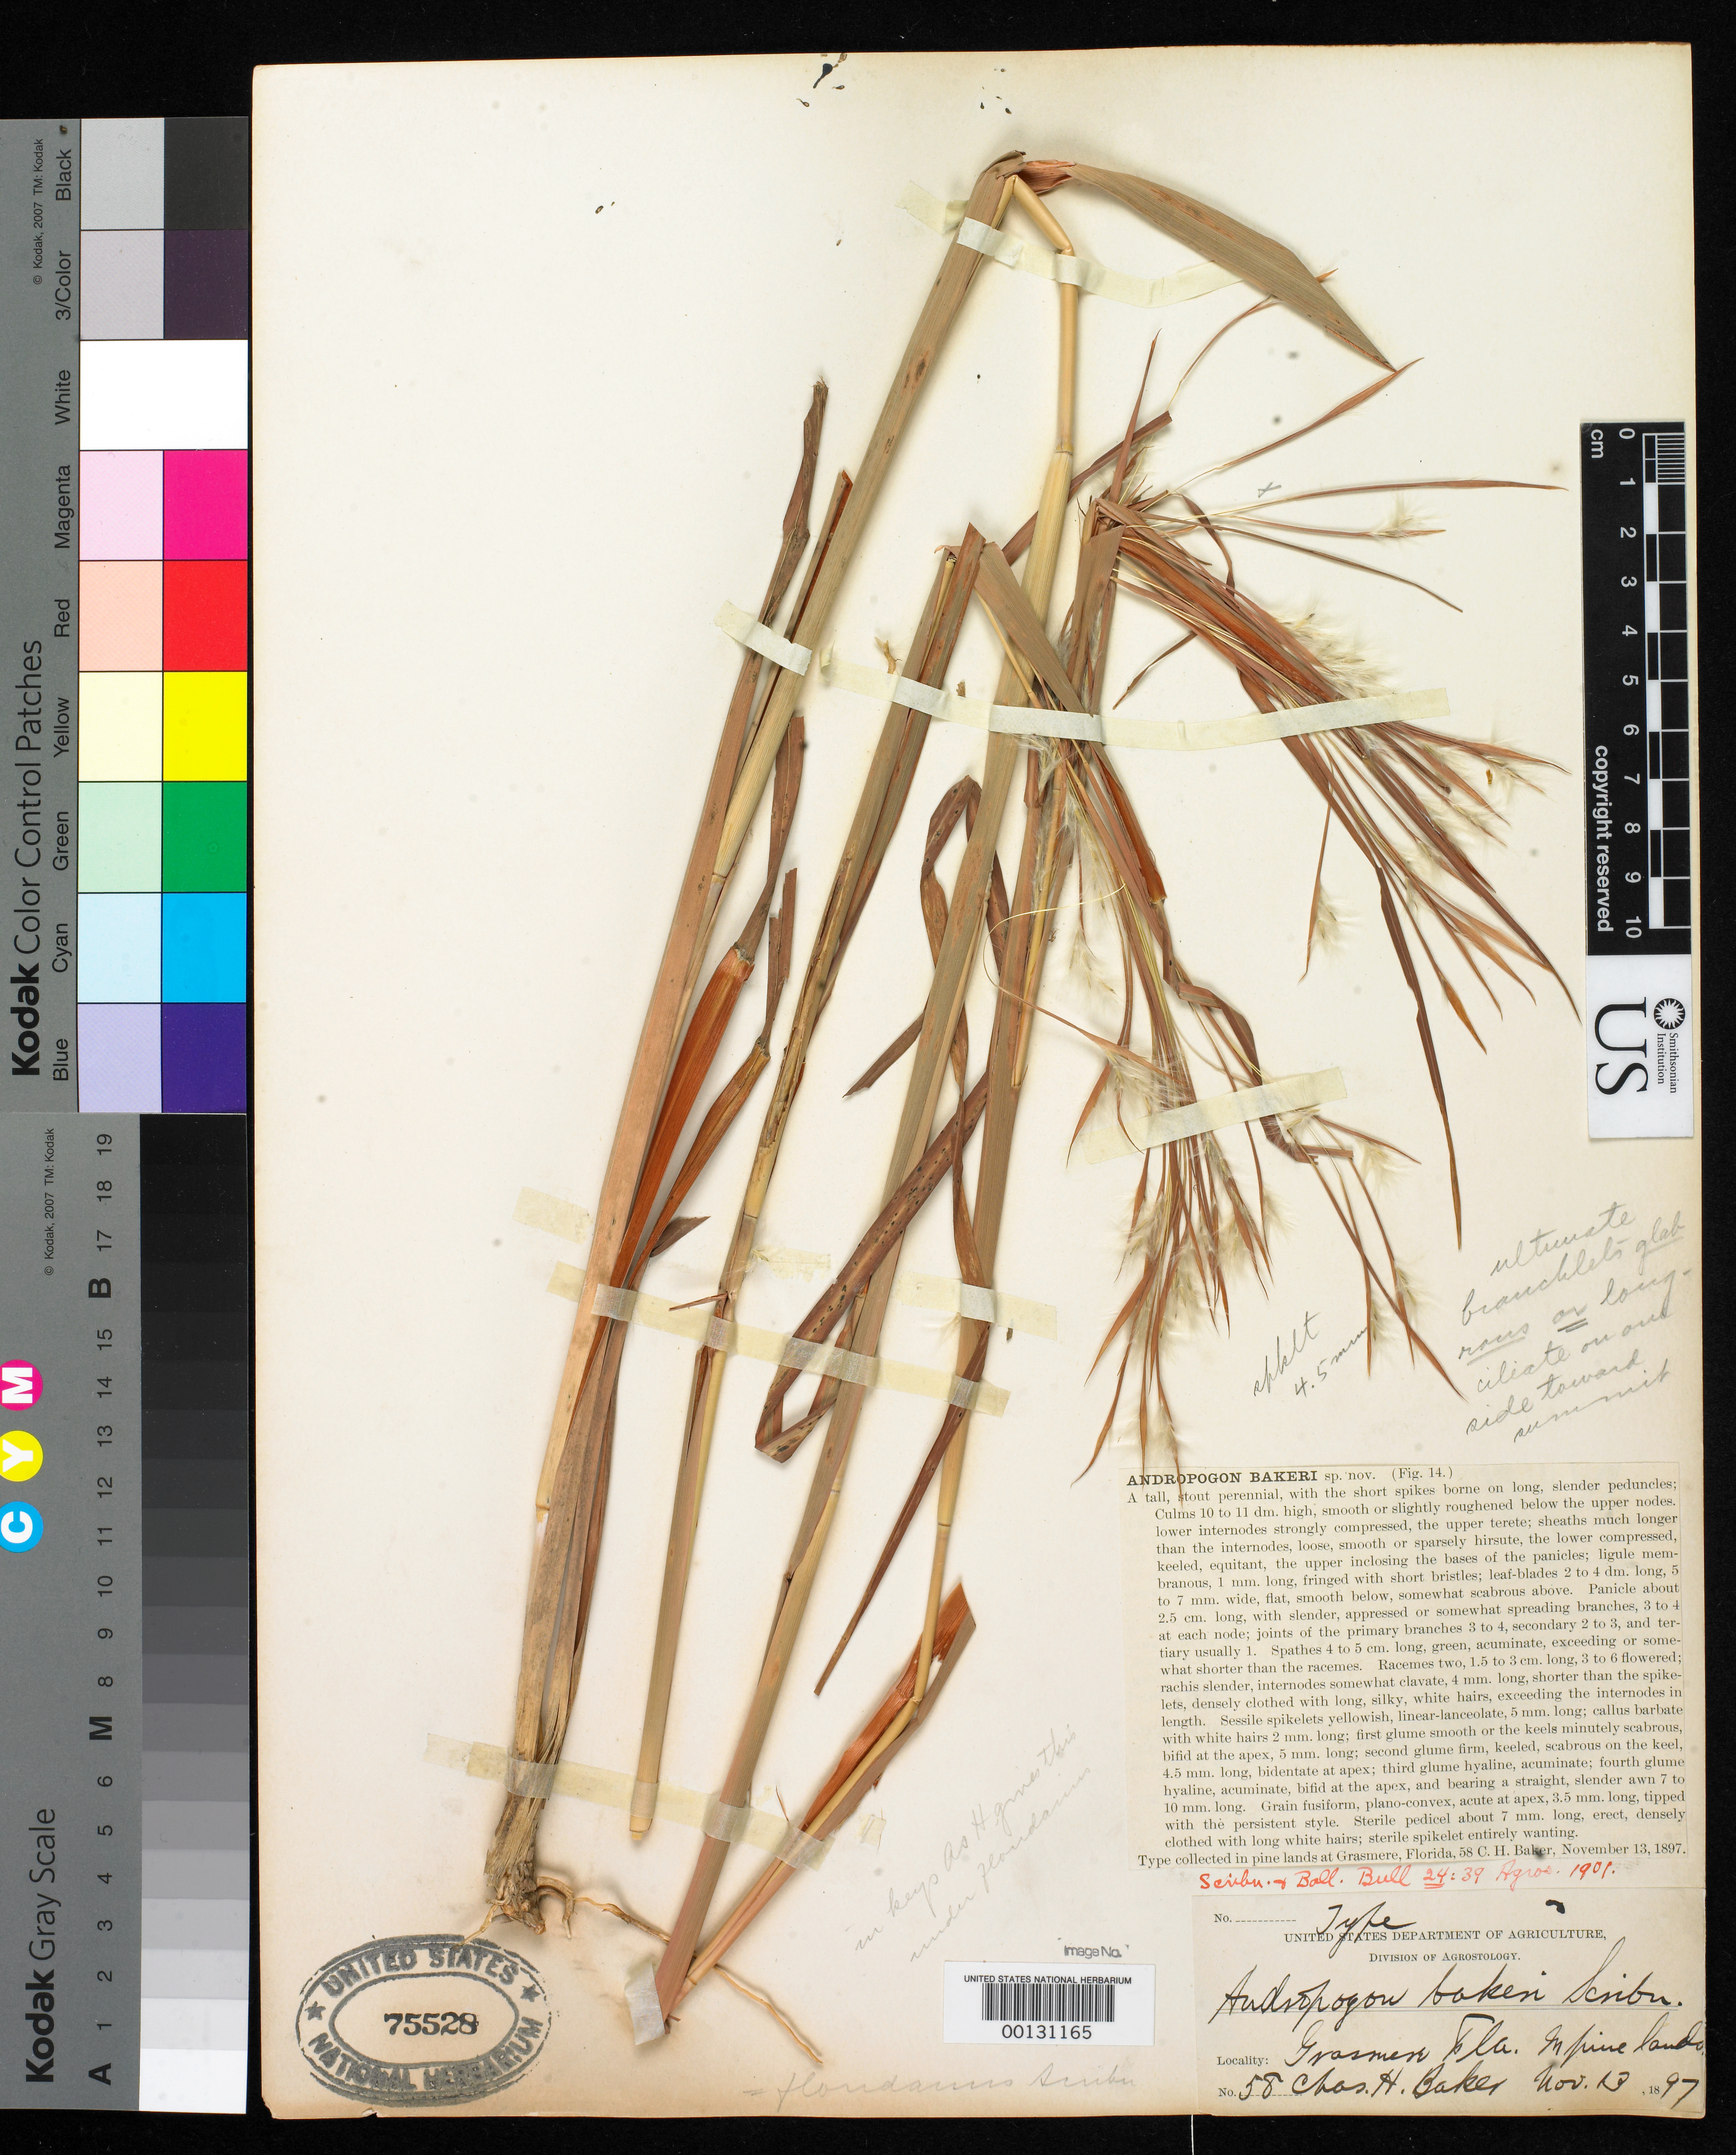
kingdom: Plantae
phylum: Tracheophyta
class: Liliopsida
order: Poales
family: Poaceae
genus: Andropogon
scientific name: Andropogon bakeri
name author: Scribn. & C.R. Ball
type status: Holotype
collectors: C. H. Baker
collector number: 58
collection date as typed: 13 Nov 1897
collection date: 1897-11-13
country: United States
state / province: Florida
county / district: Orange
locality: Merrimac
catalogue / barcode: US 75528